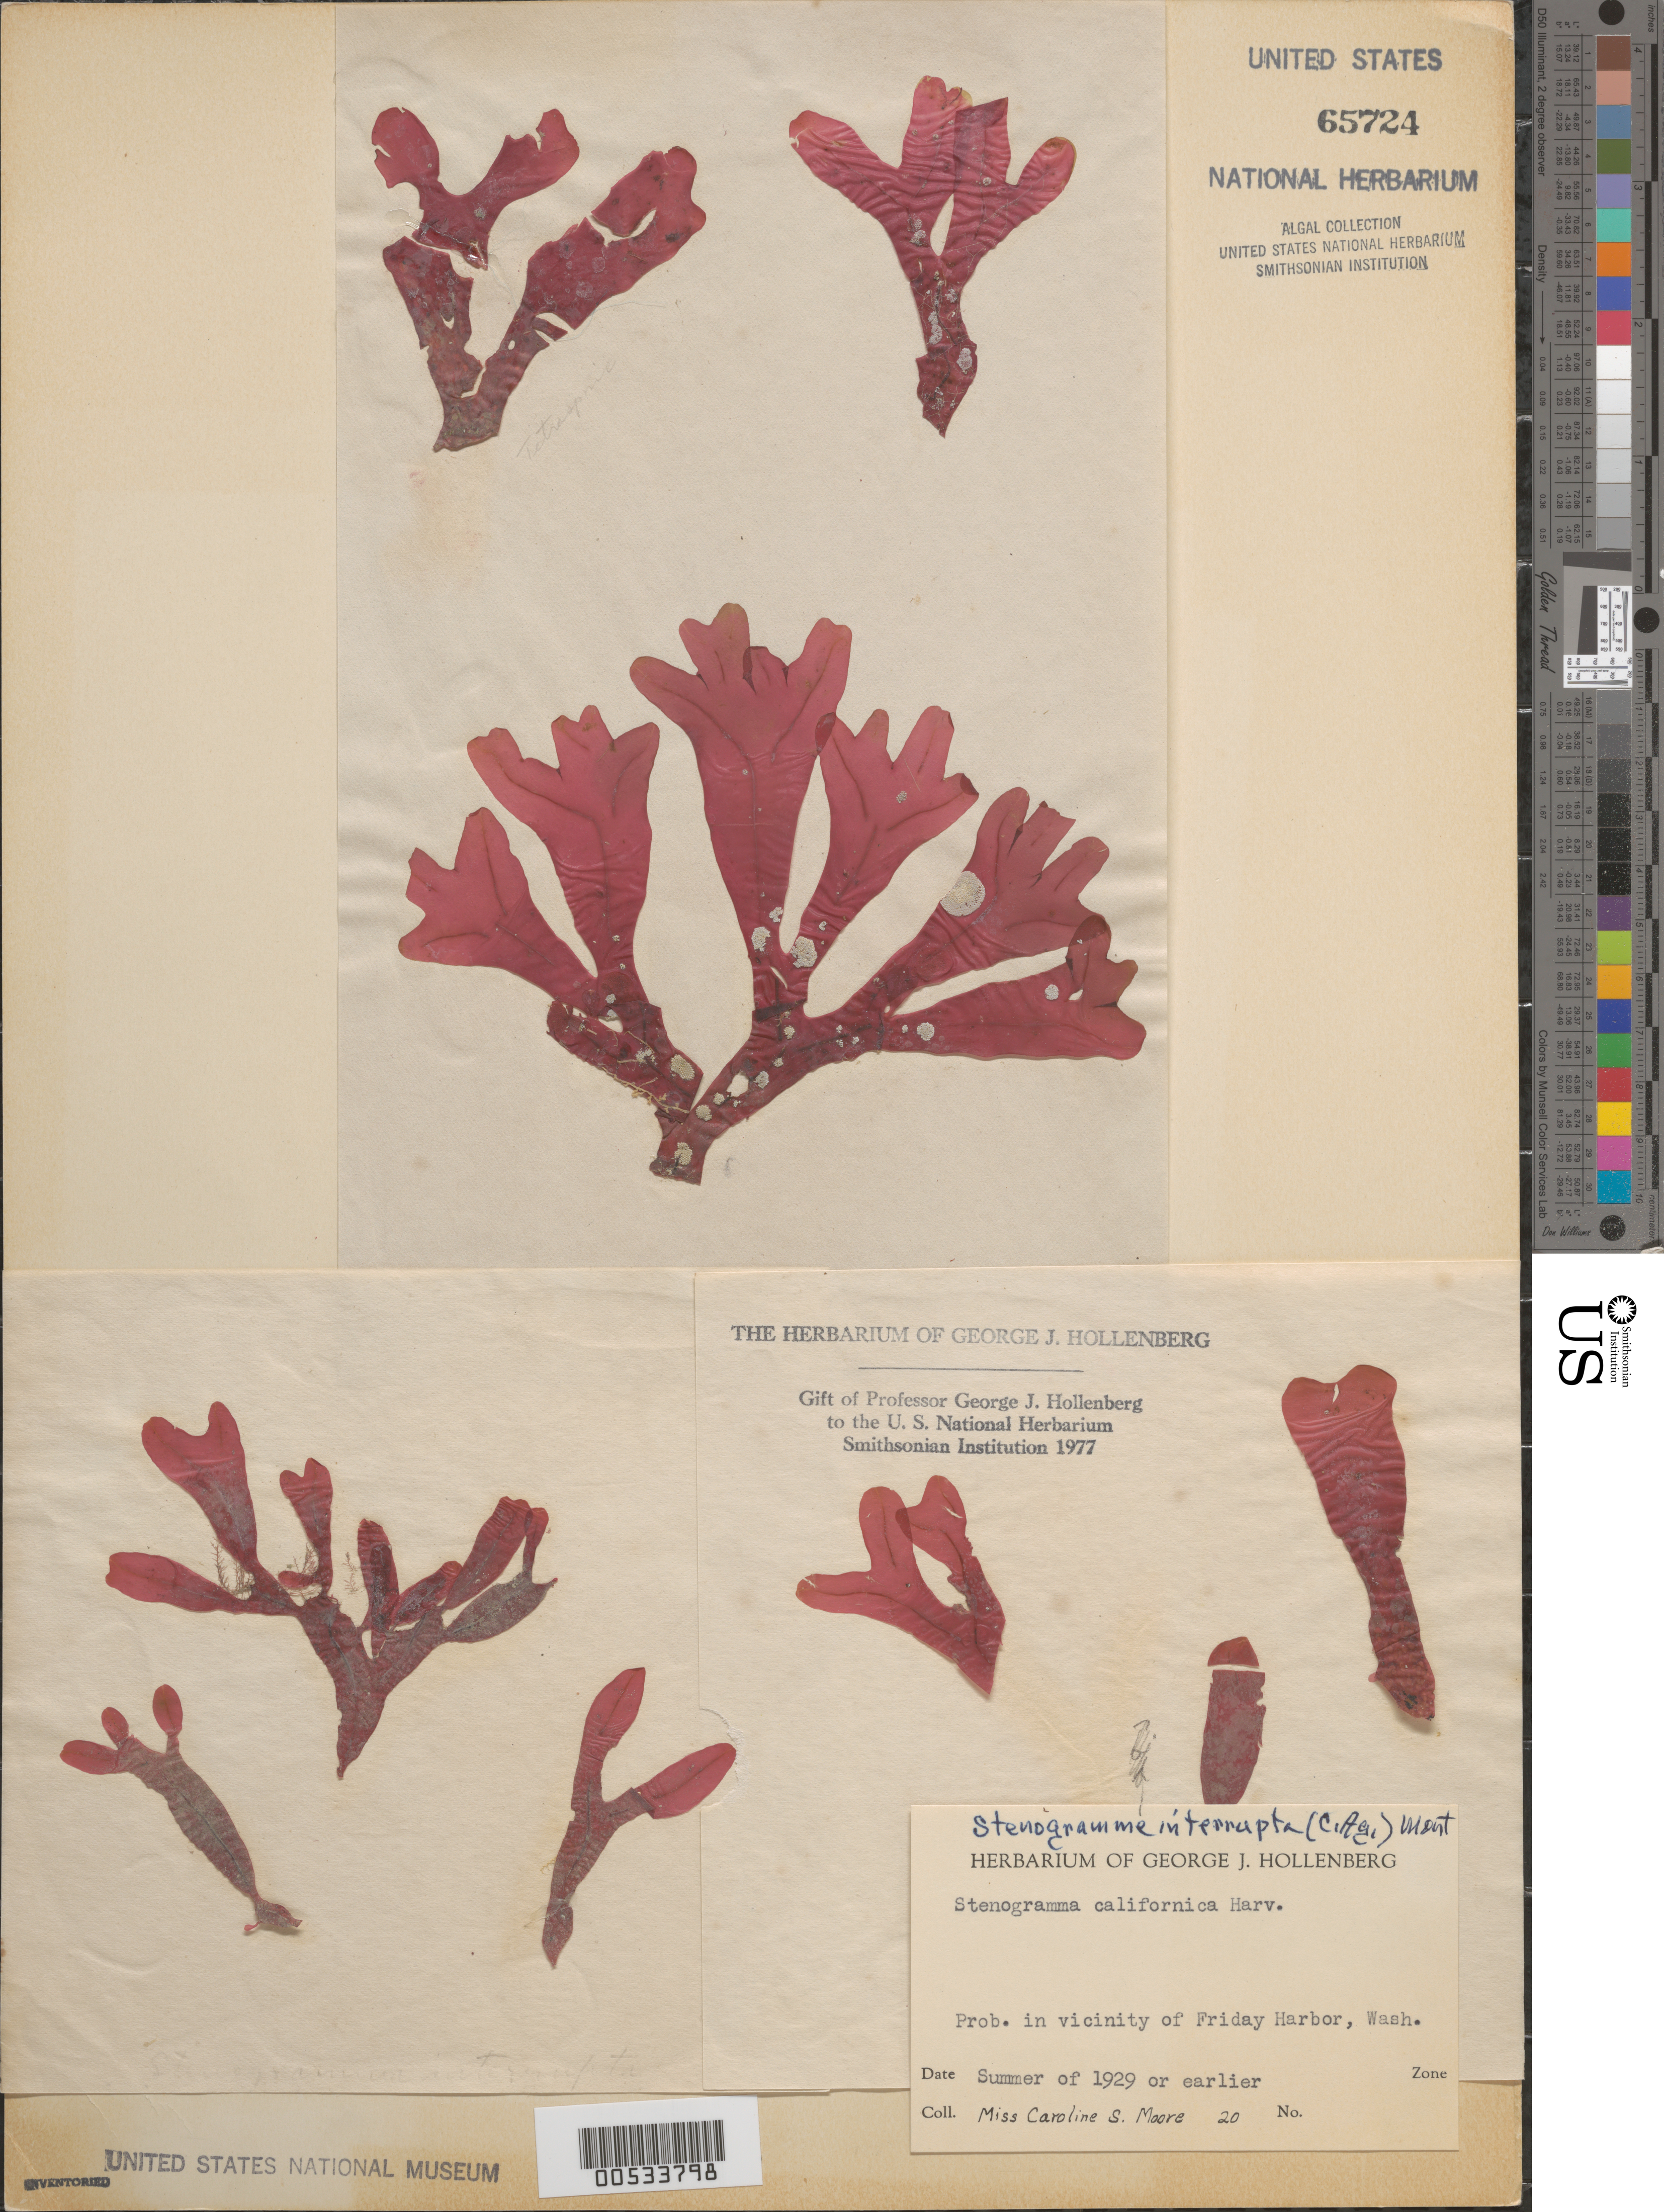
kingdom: Plantae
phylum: Rhodophyta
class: Florideophyceae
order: Gigartinales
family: Phyllophoraceae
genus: Stenogramma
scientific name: Stenogramma interruptum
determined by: Hollenberg, George J.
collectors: C. Moore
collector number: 20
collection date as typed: Sum 1929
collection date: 1929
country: United States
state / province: Washington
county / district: San Juan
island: San Juan Island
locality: Probably Friday Harbor area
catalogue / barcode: US 65724